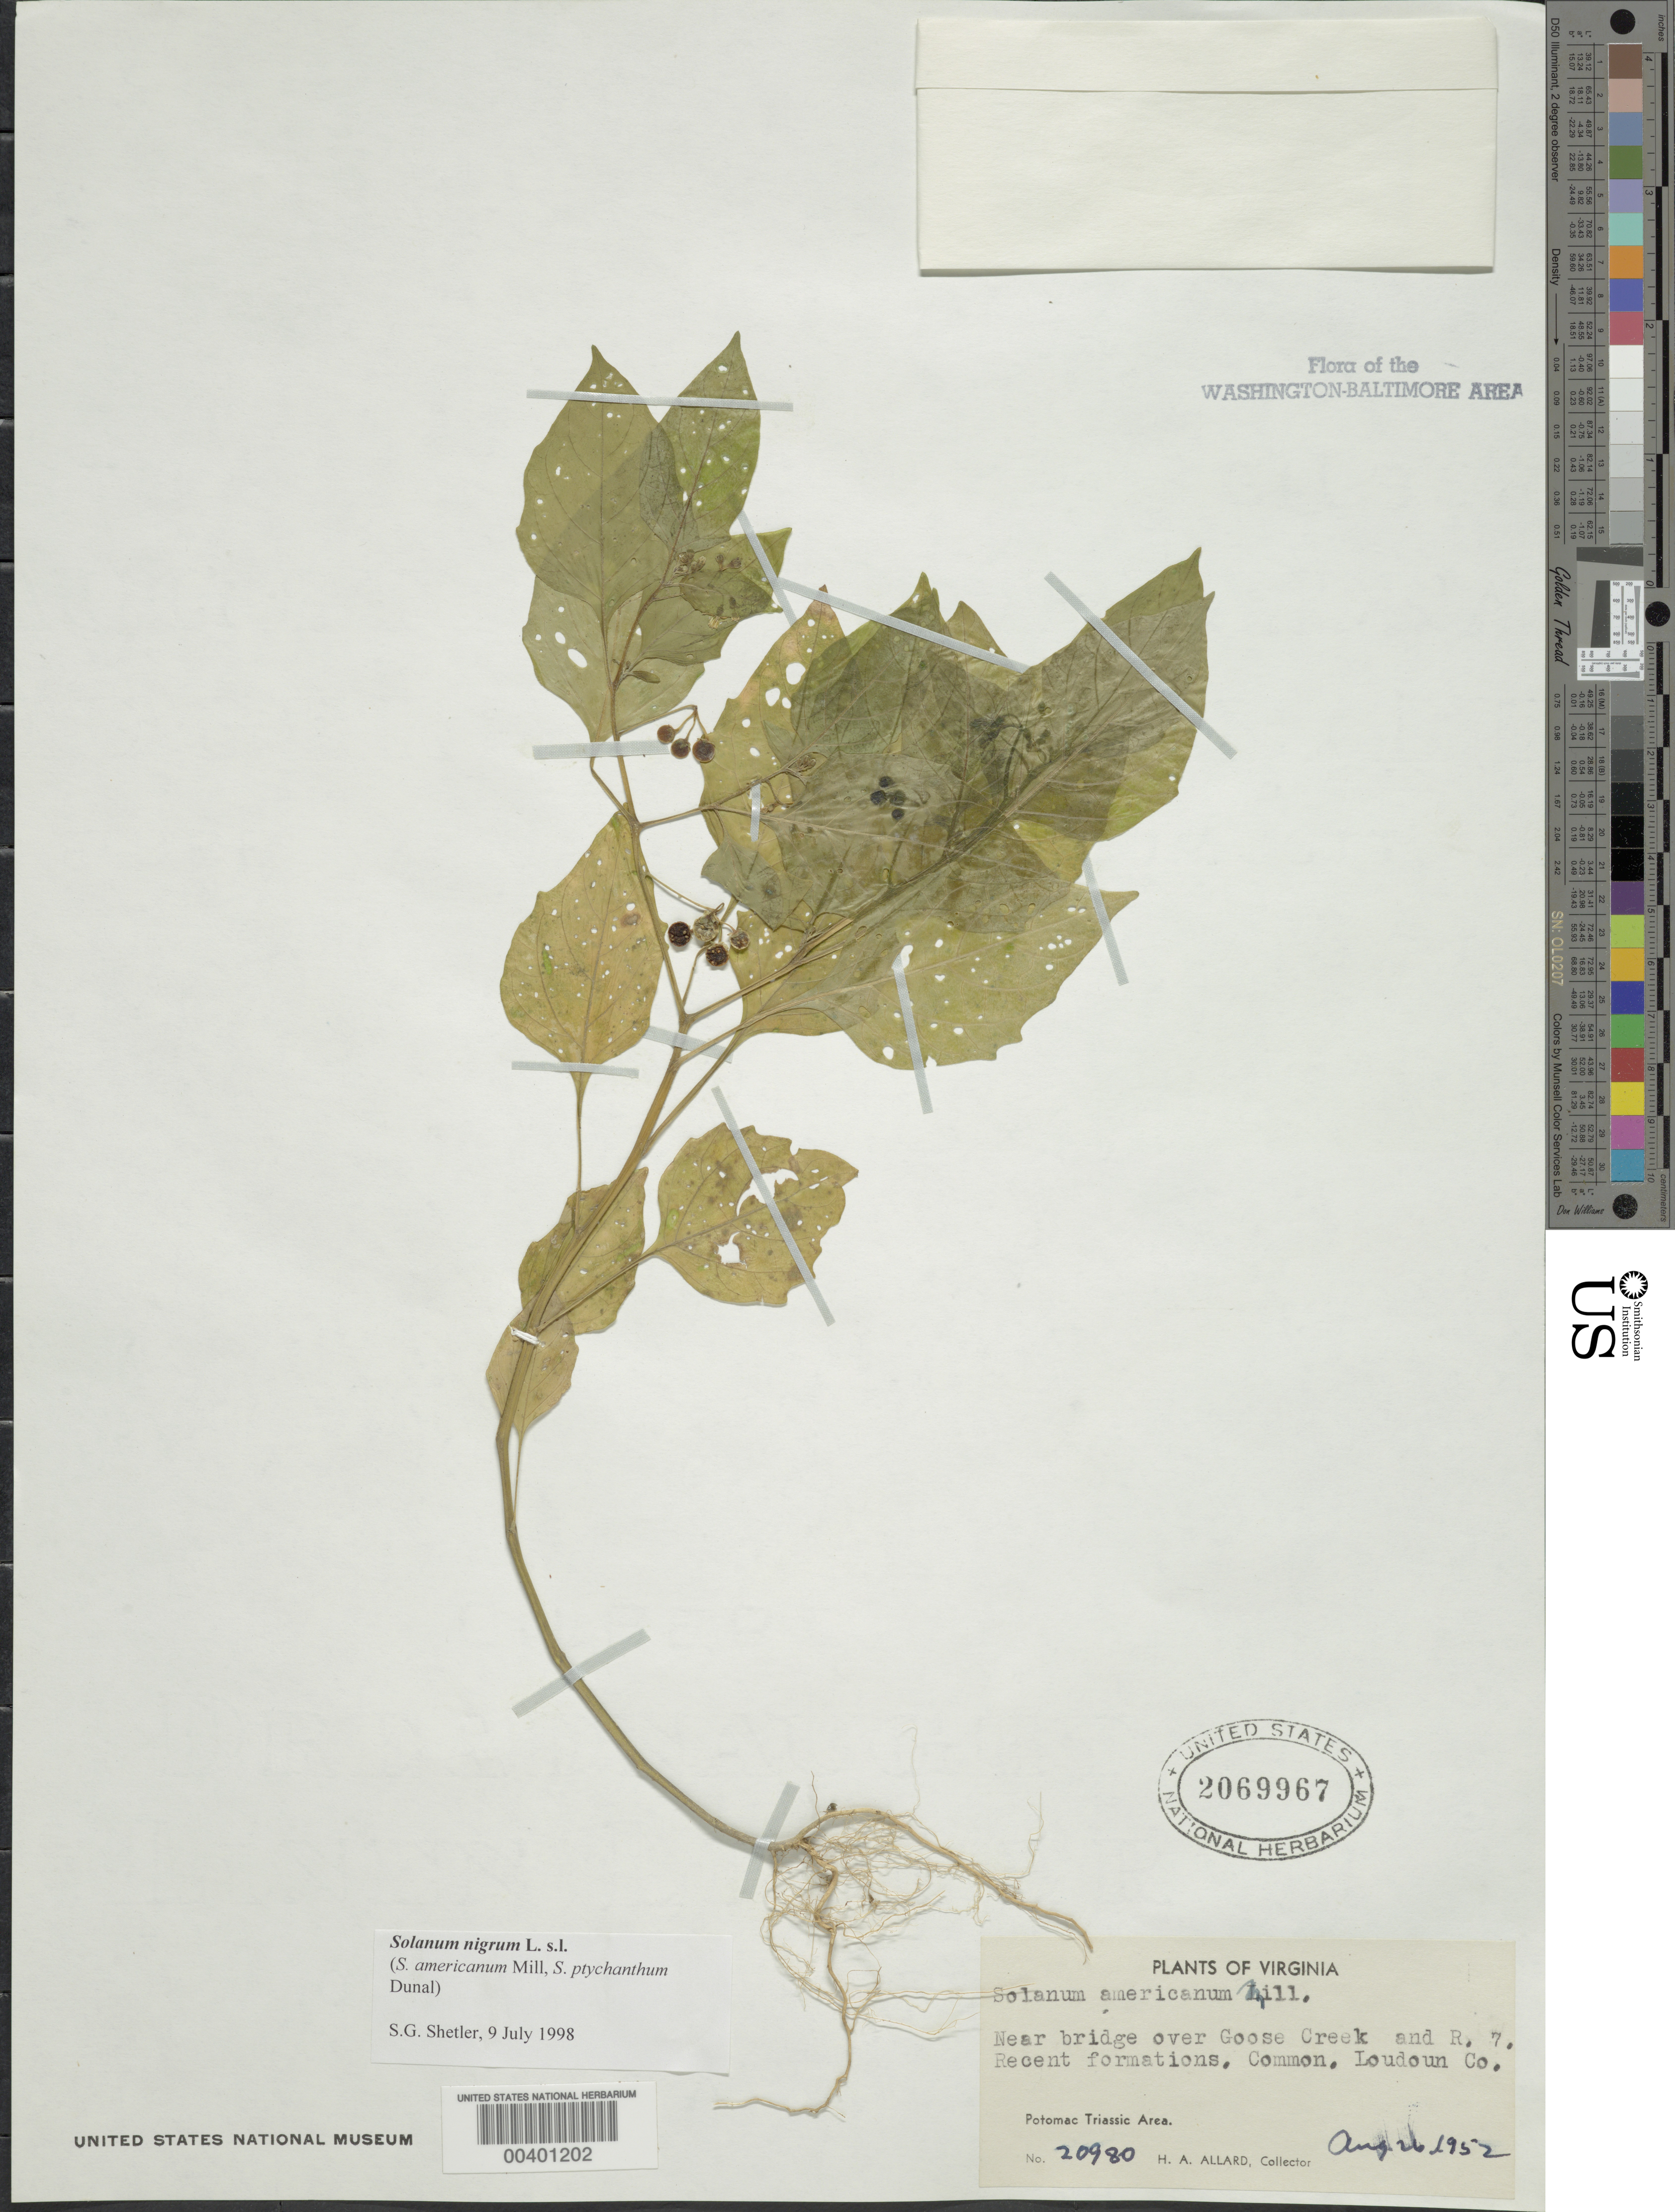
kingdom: Plantae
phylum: Tracheophyta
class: Magnoliopsida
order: Solanales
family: Solanaceae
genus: Solanum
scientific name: Solanum emulans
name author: Raf.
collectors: H. A. Allard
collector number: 20980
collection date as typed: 26 Aug 1952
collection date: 1952-08-26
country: United States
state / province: Virginia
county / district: Loudoun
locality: Near bridge over Goose Creek and Route 7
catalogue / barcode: US 2069967